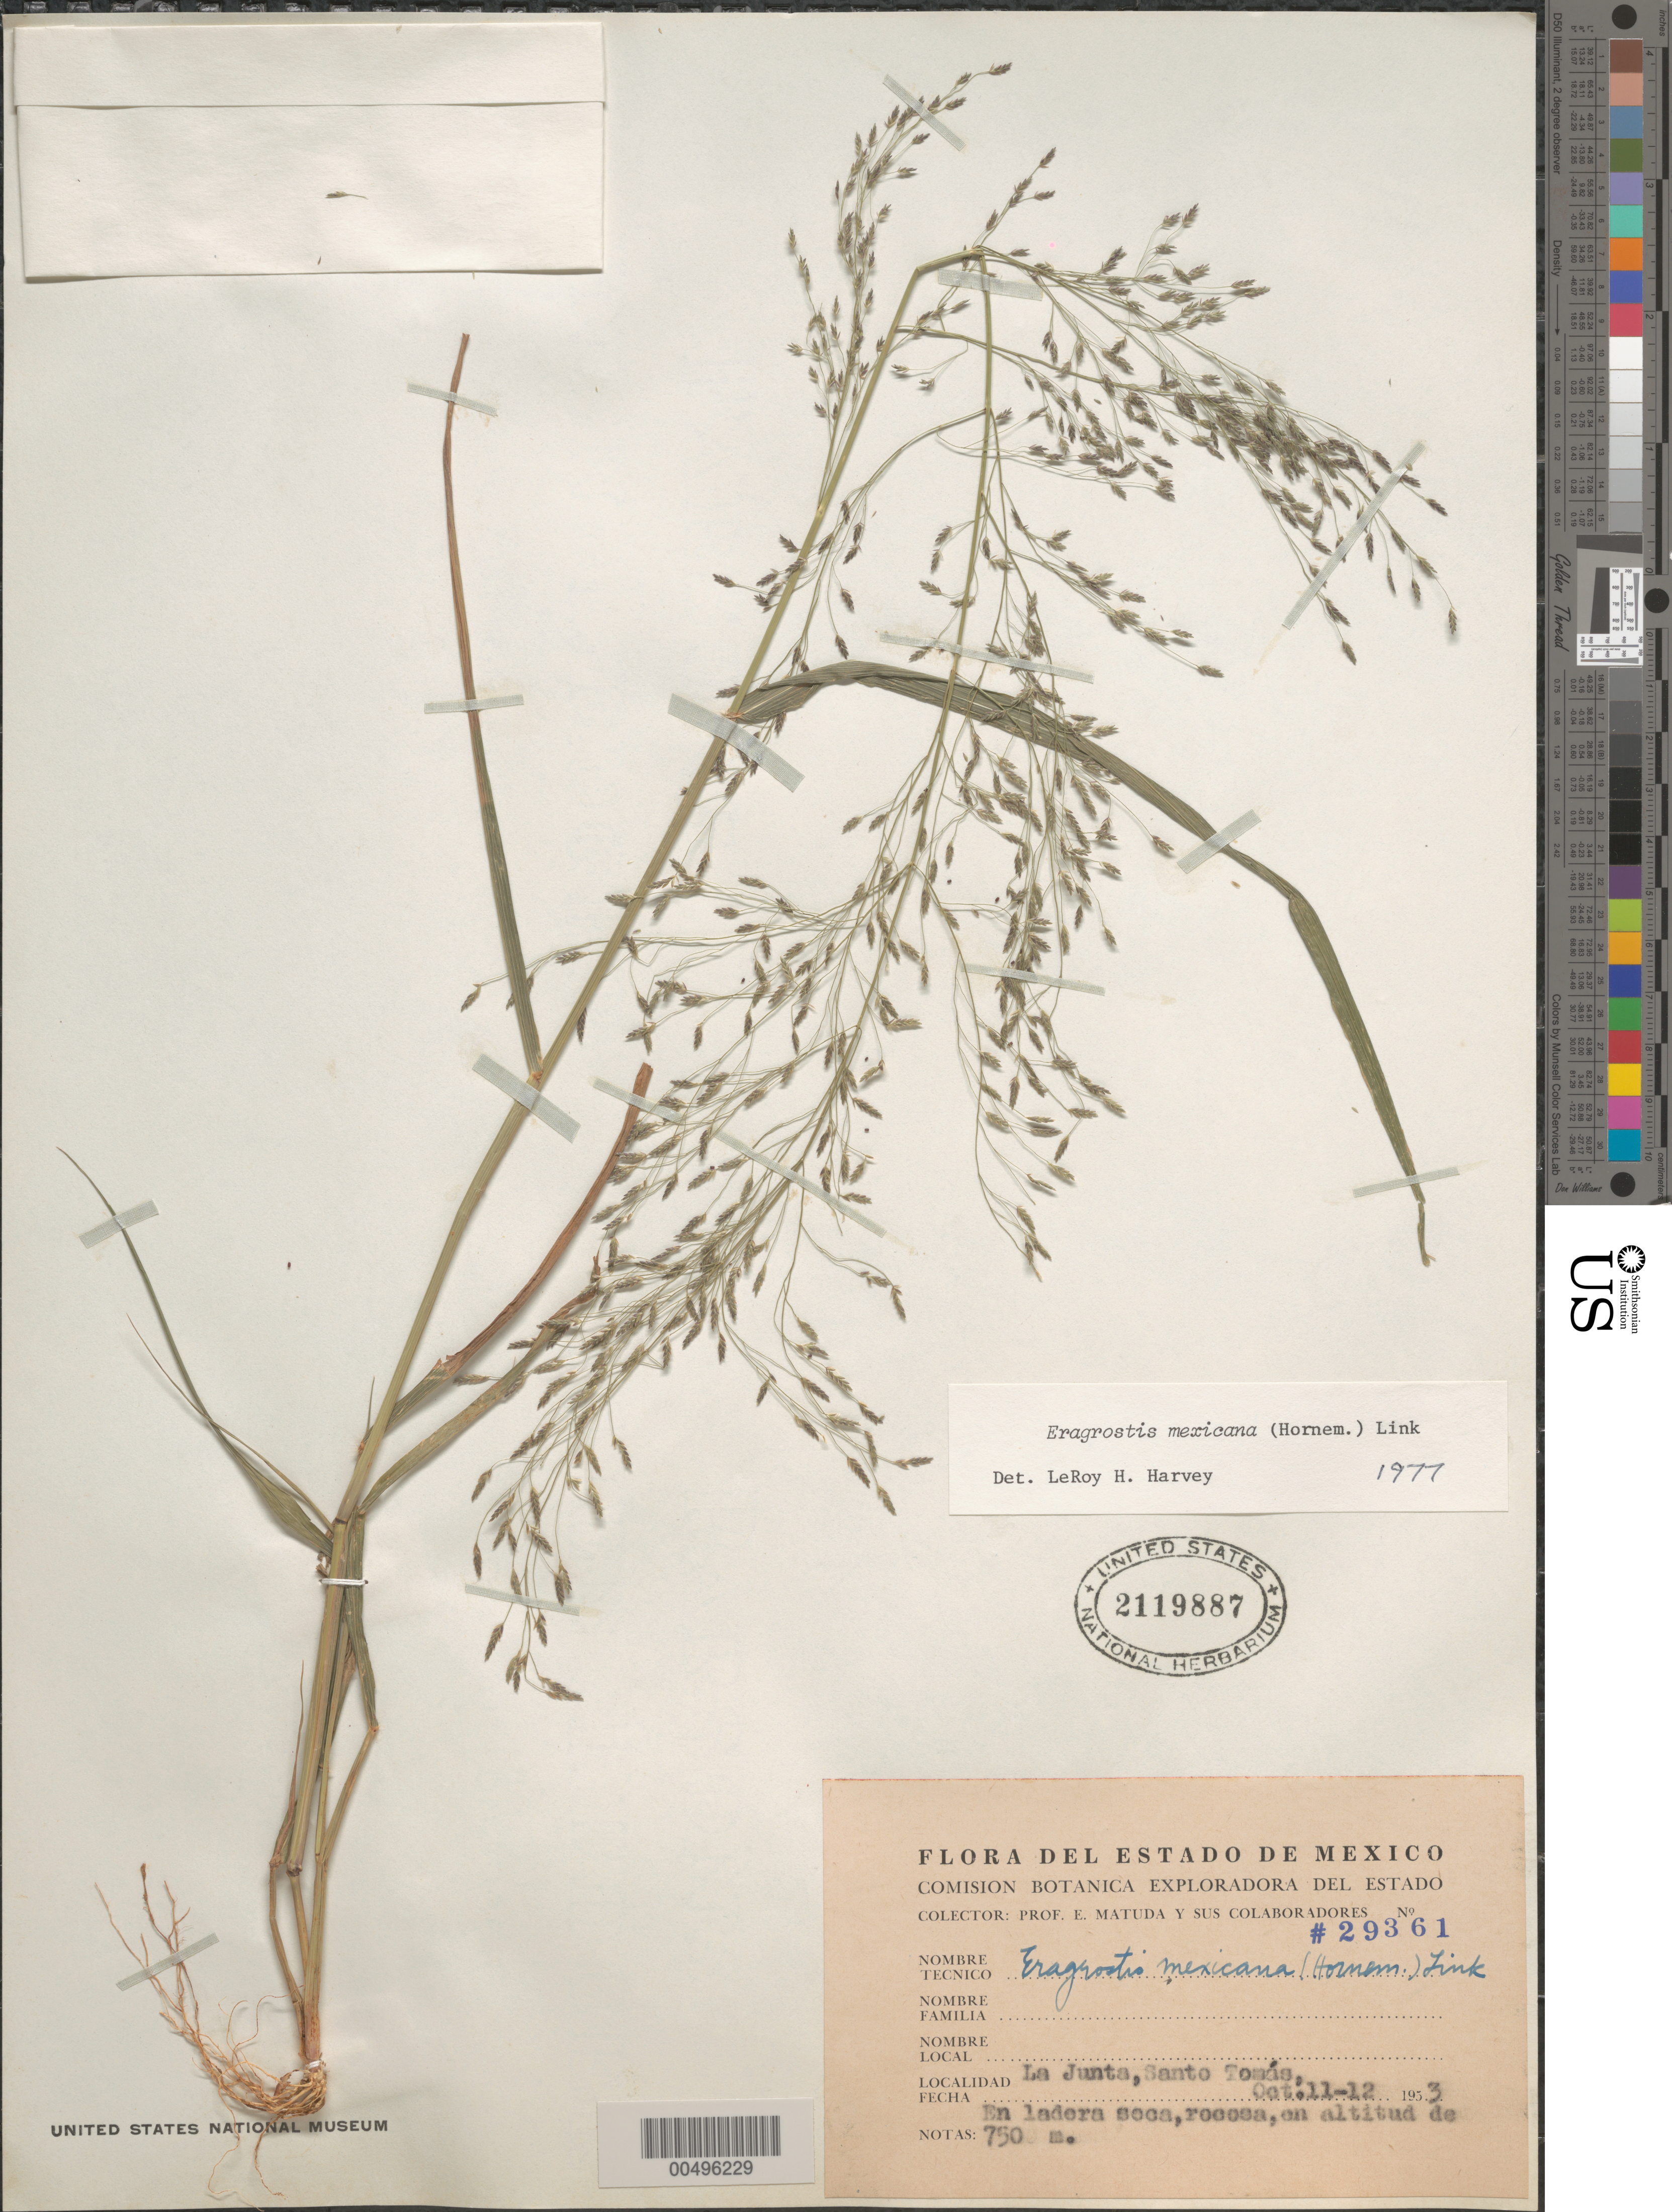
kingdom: Plantae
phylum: Tracheophyta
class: Liliopsida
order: Poales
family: Poaceae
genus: Eragrostis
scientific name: Eragrostis mexicana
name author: (Hornem.) Link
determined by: Harvey, L. H.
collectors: E. Matuda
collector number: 29361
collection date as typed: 11 Oct 1953 to 12 Oct 1953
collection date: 1953-10-11/1953-10-12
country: Mexico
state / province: México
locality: La Junta, Santo Tomás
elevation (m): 750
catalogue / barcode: US 2119887